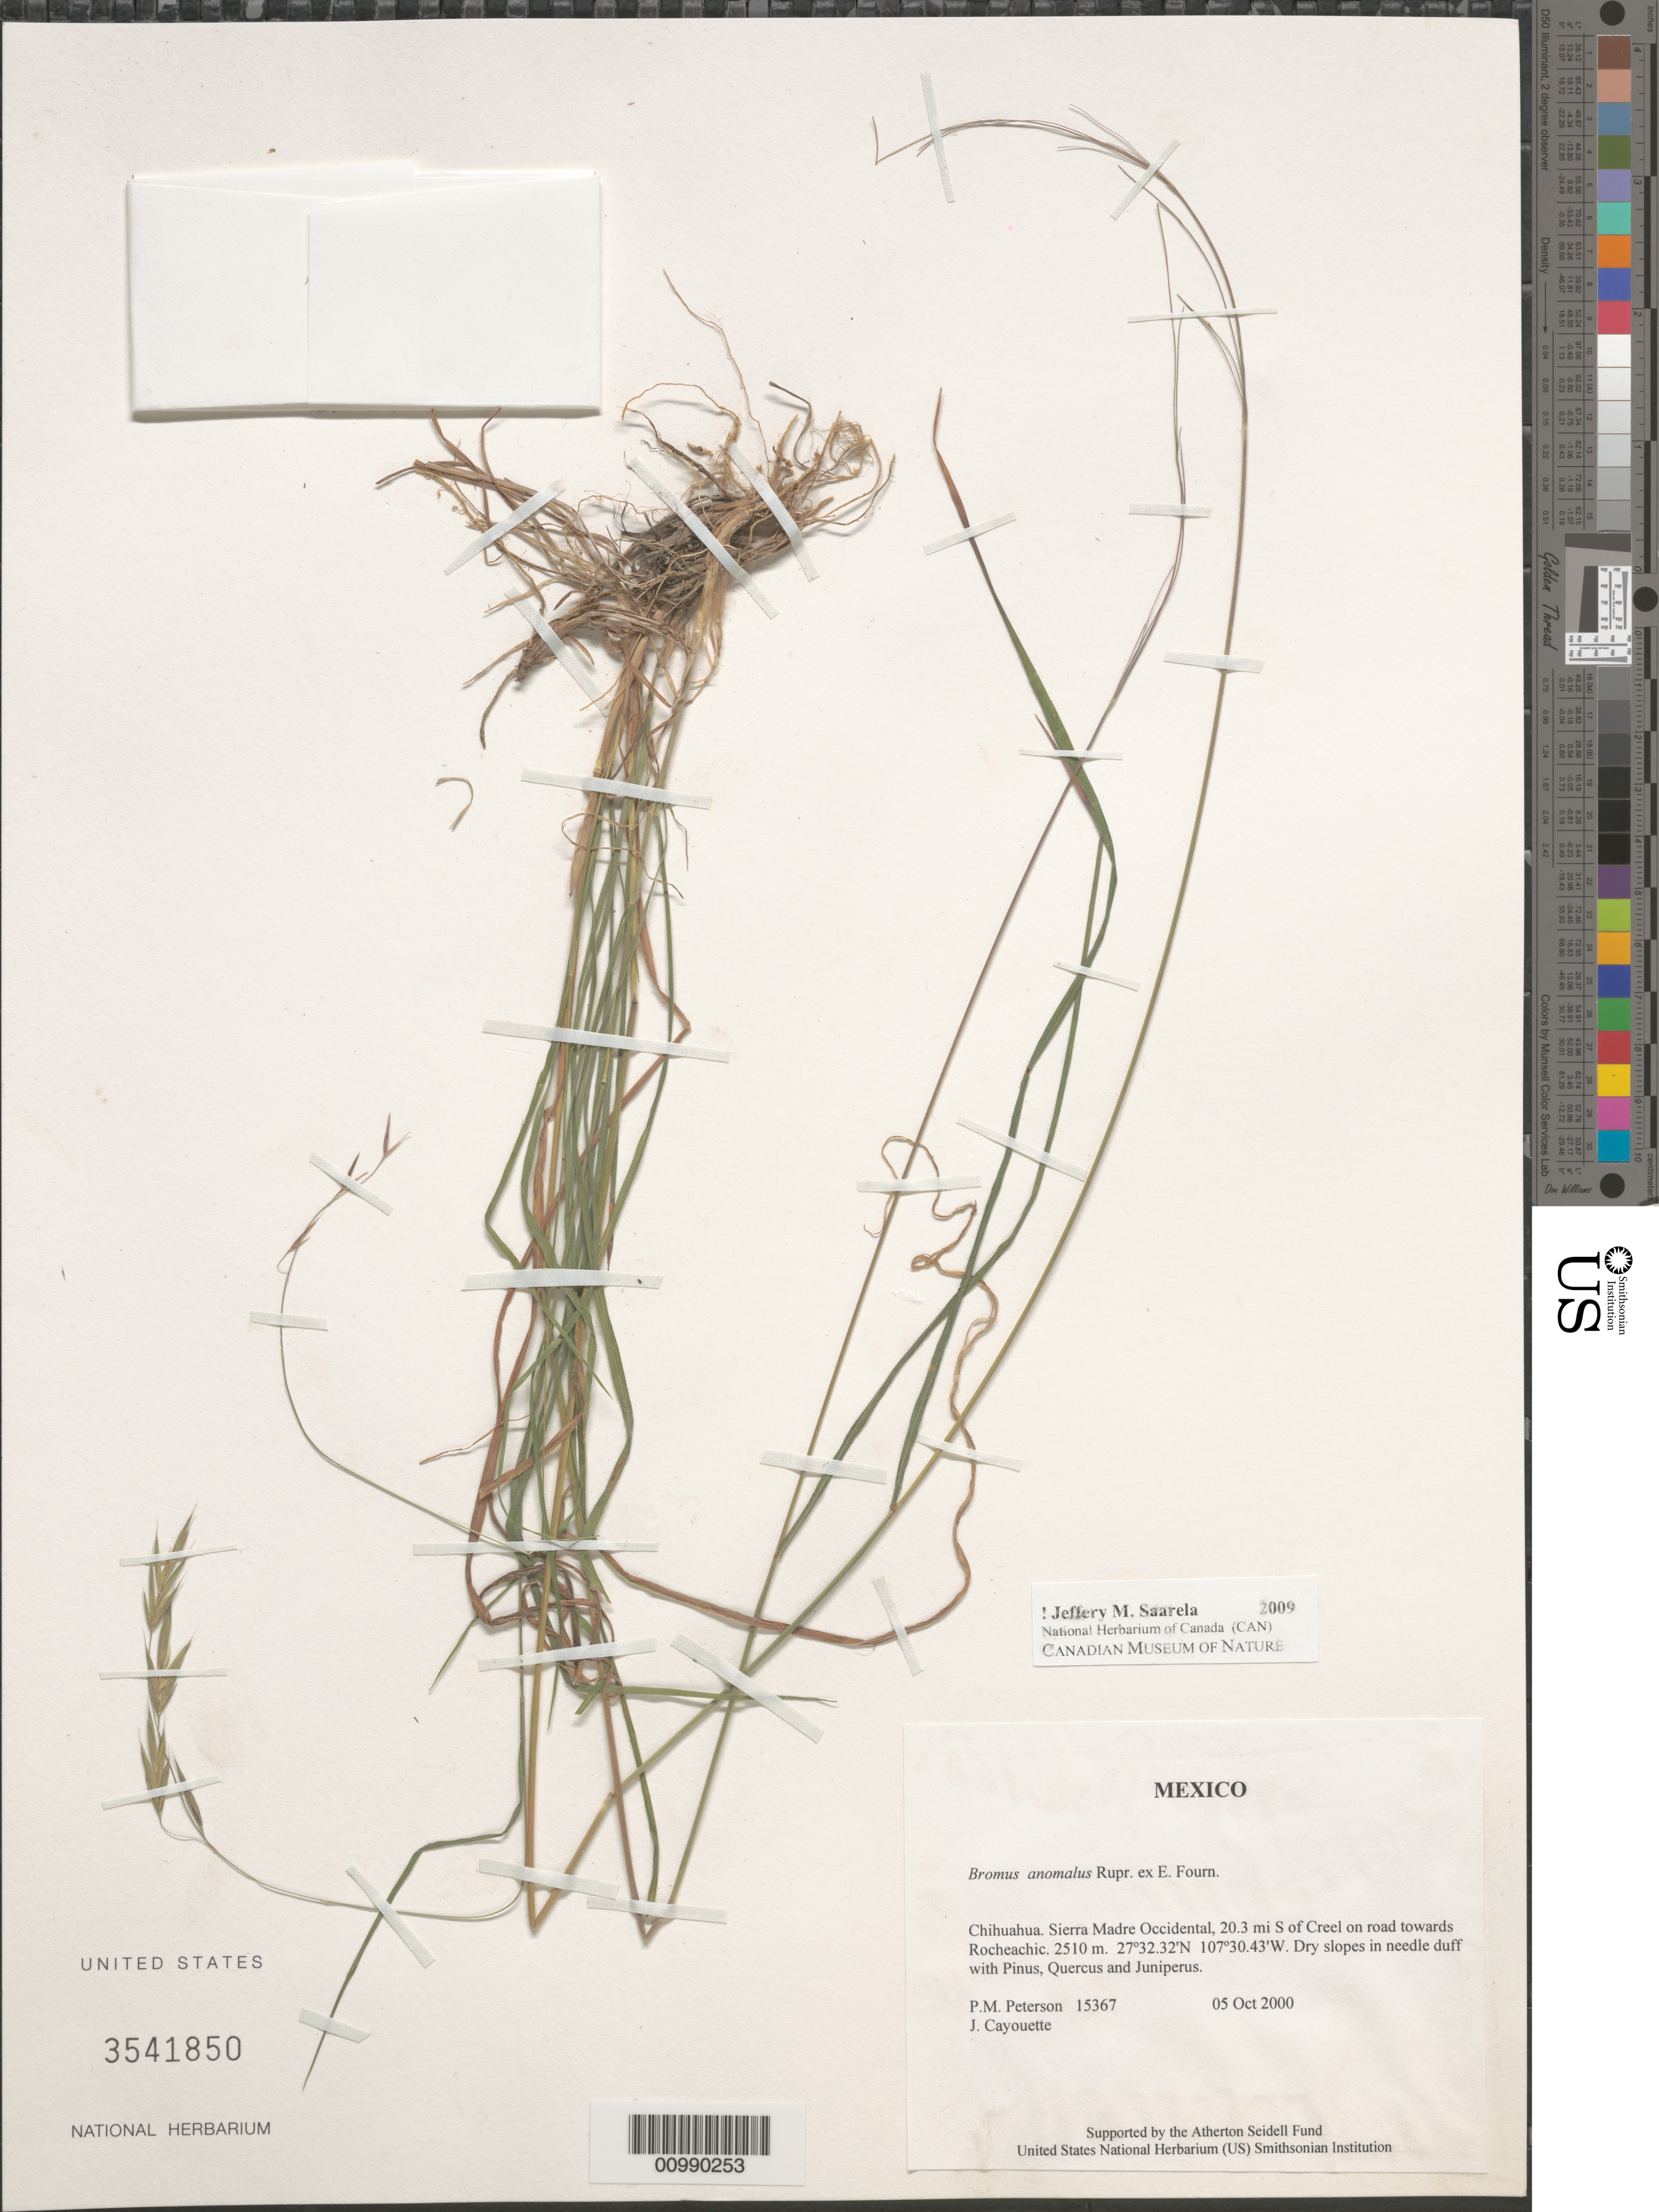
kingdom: Plantae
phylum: Tracheophyta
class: Liliopsida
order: Poales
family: Poaceae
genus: Bromus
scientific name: Bromus anomalus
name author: Rupr. ex E. Fourn.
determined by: Saarela, J. M., (CAN), Canadian Museum of Nature (CANADA)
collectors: P. M. Peterson & J. Cayouette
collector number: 15367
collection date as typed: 05 Oct 2000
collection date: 2000-10-05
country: Mexico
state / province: Chihuahua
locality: Sierra Madre Occidental, 20.3 mi S of Creel on road towards Rocheachic.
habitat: Dry slopes in needle duff with Pinus, Quercus and Juniperus.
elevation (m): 2510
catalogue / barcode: US 3541850